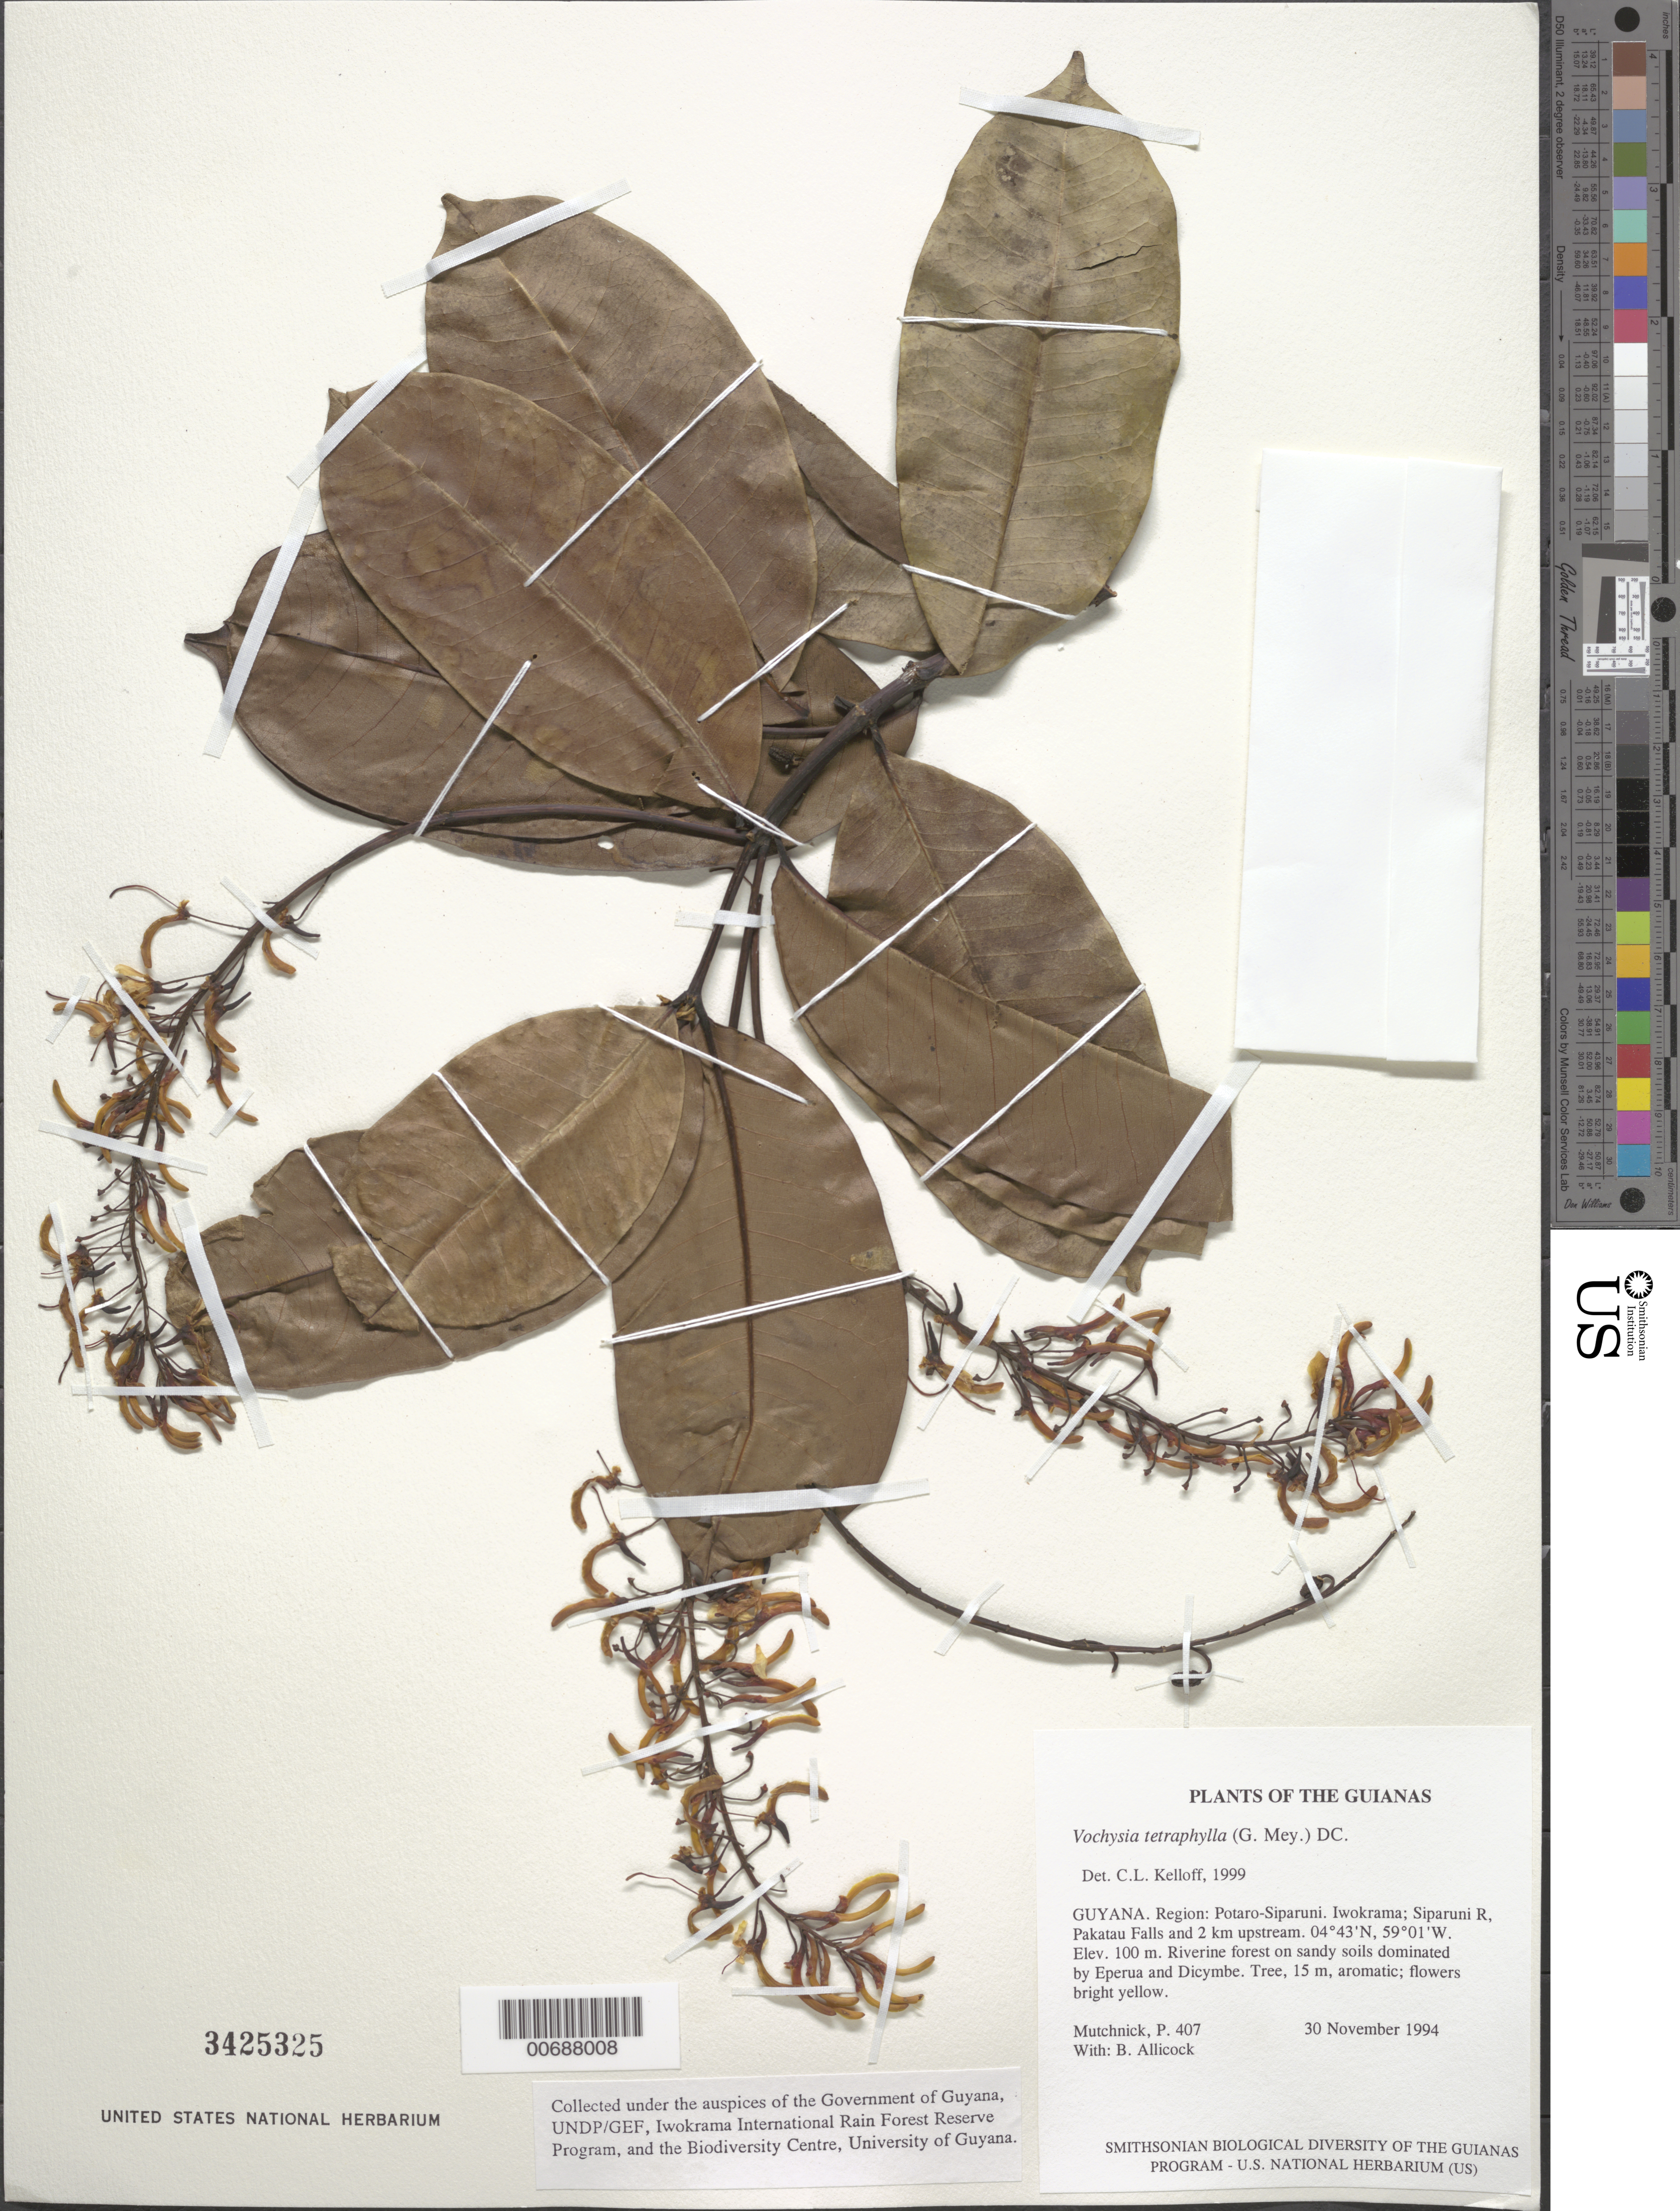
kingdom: Plantae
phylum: Tracheophyta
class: Magnoliopsida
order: Myrtales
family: Vochysiaceae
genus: Vochysia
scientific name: Vochysia tetraphylla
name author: (G. Mey.) DC.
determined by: Marcano-Berti, L.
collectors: P. Mutchnick & B. Allicock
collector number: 407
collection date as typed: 30 November 1994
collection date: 1994-11-30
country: Guyana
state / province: Potaro-Siparuni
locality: Iwokrama; Siparuni R, Pakatau Falls and 2 km upstream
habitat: Riverine forest on sandy soils dominated by Eperua and Dicymbe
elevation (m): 100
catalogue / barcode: US 3425325